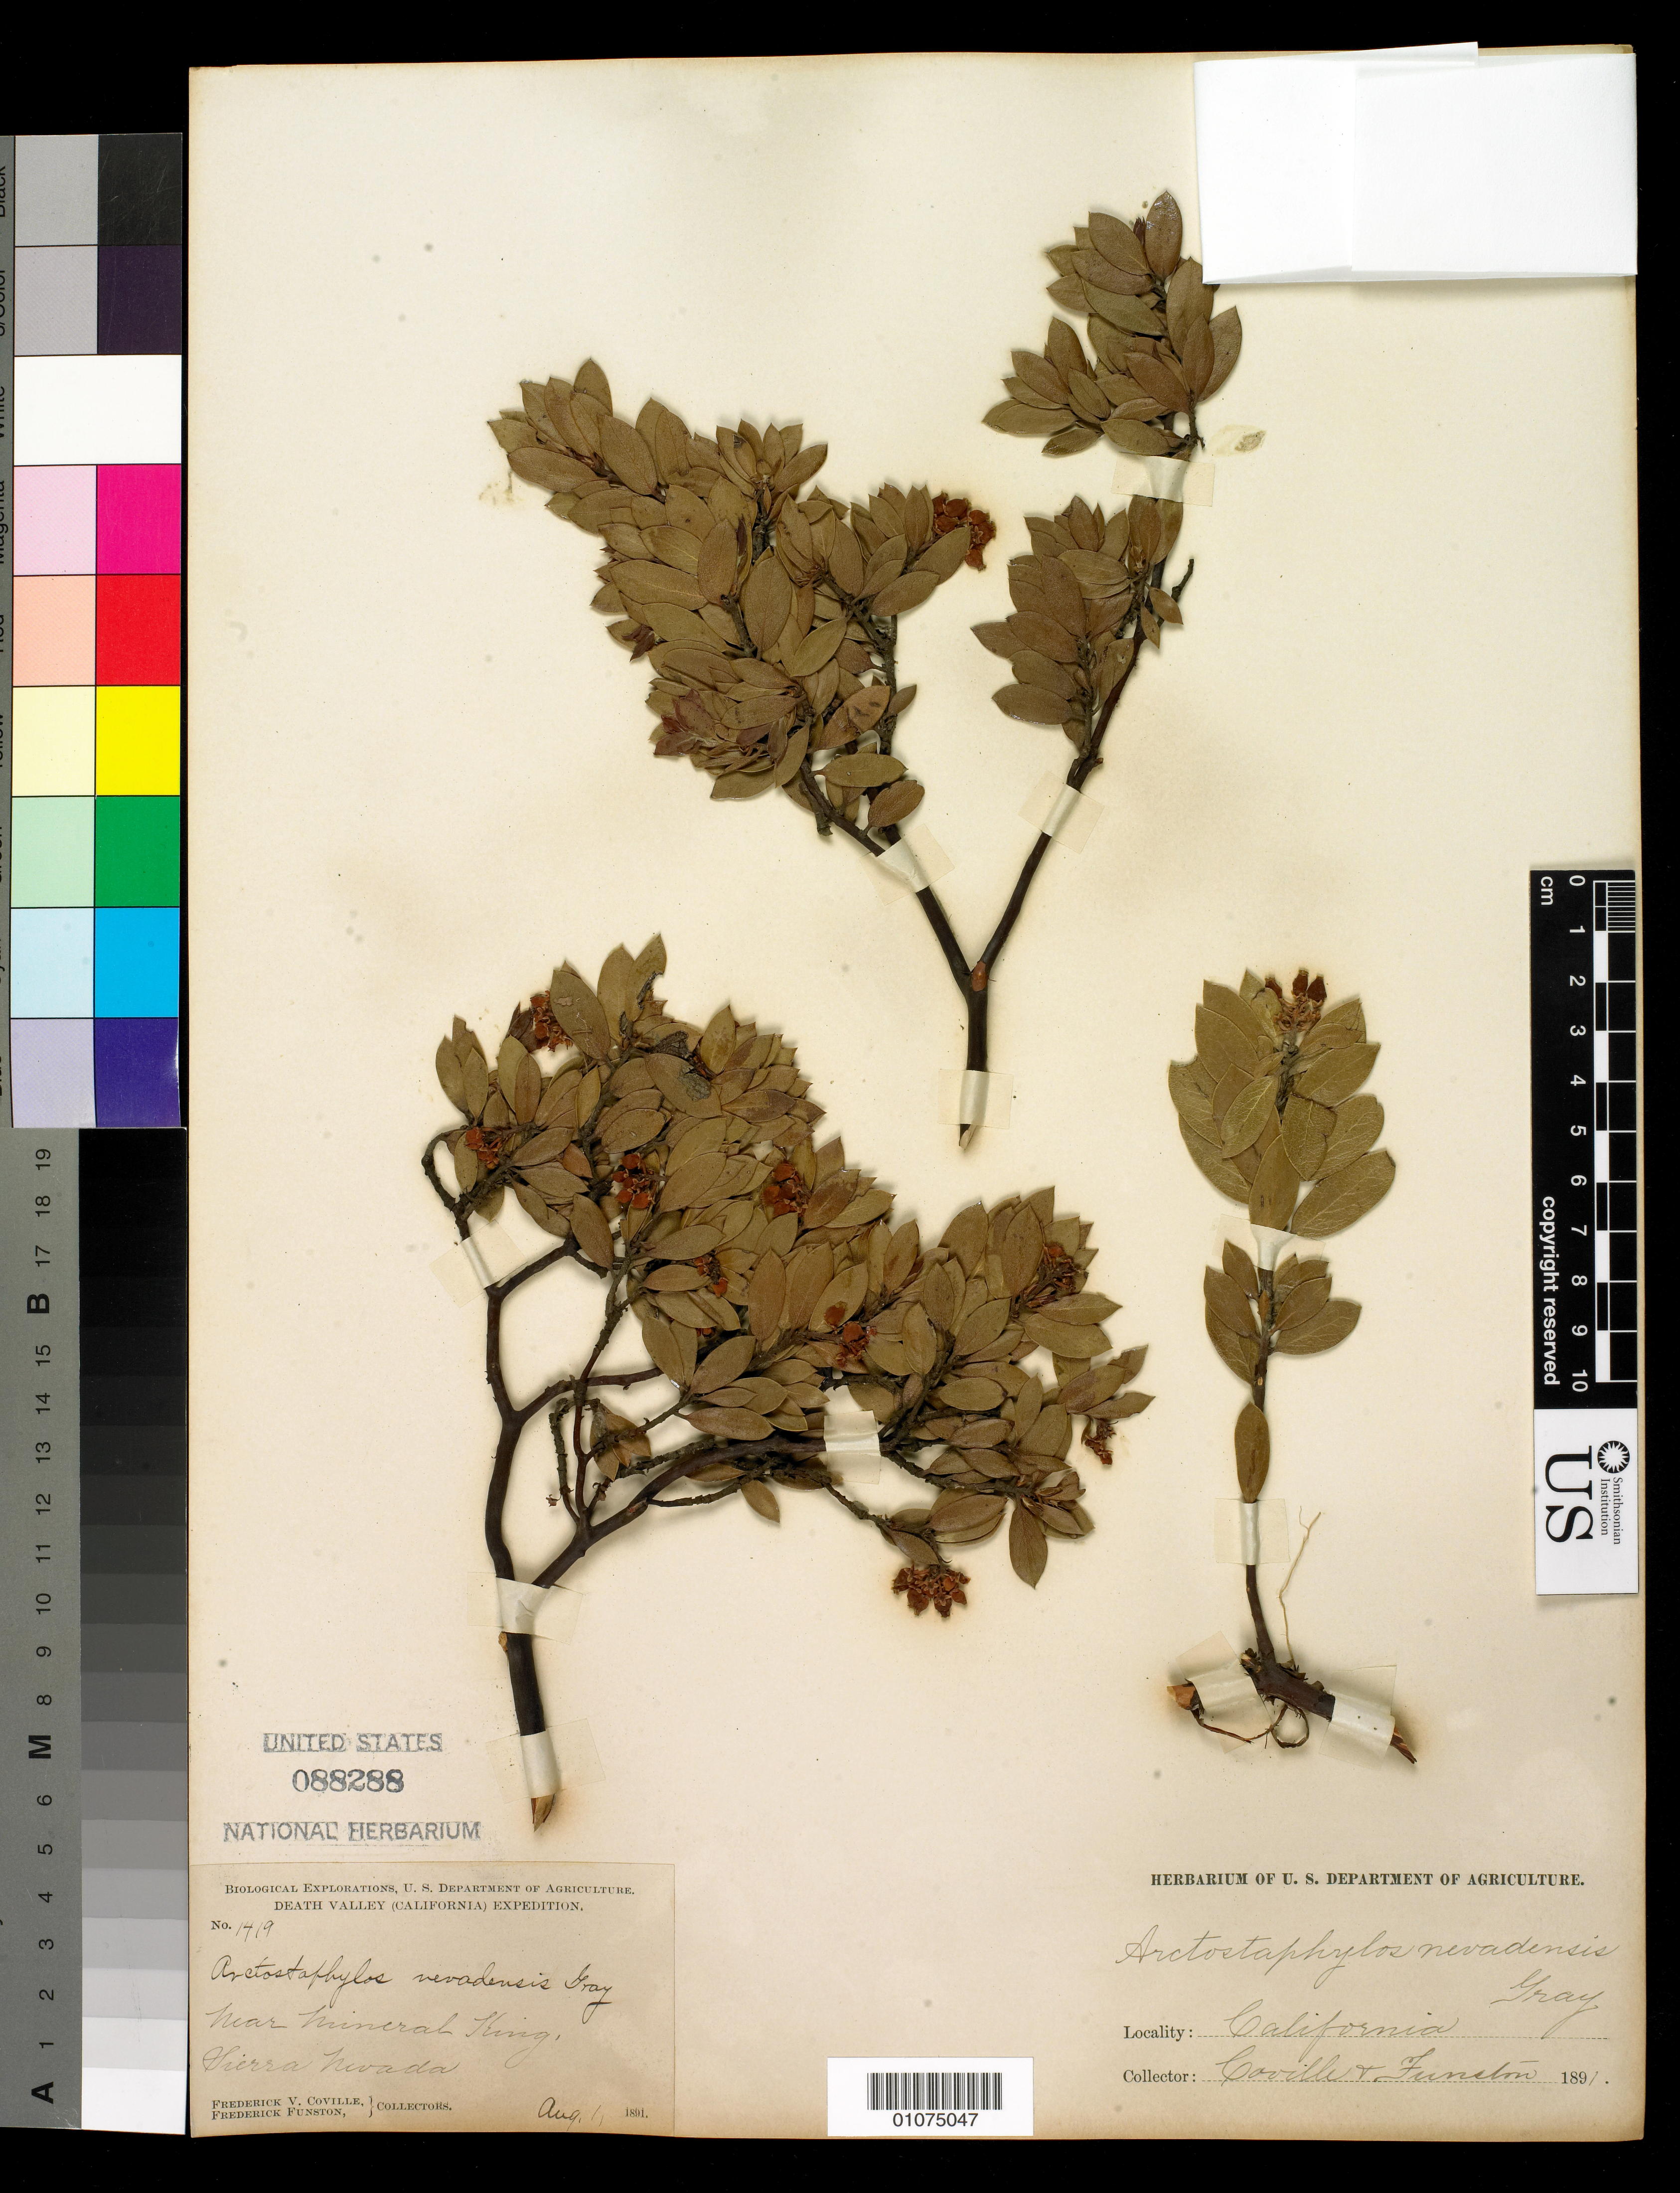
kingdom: Plantae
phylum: Tracheophyta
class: Magnoliopsida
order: Ericales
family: Ericaceae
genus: Arctostaphylos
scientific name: Arctostaphylos nevadensis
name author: A. Gray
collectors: F. V. Coville & F. Funston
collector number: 1419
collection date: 1891-08-01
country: United States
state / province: California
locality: Near Mineral King, Sierra Nevada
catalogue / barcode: US 88288